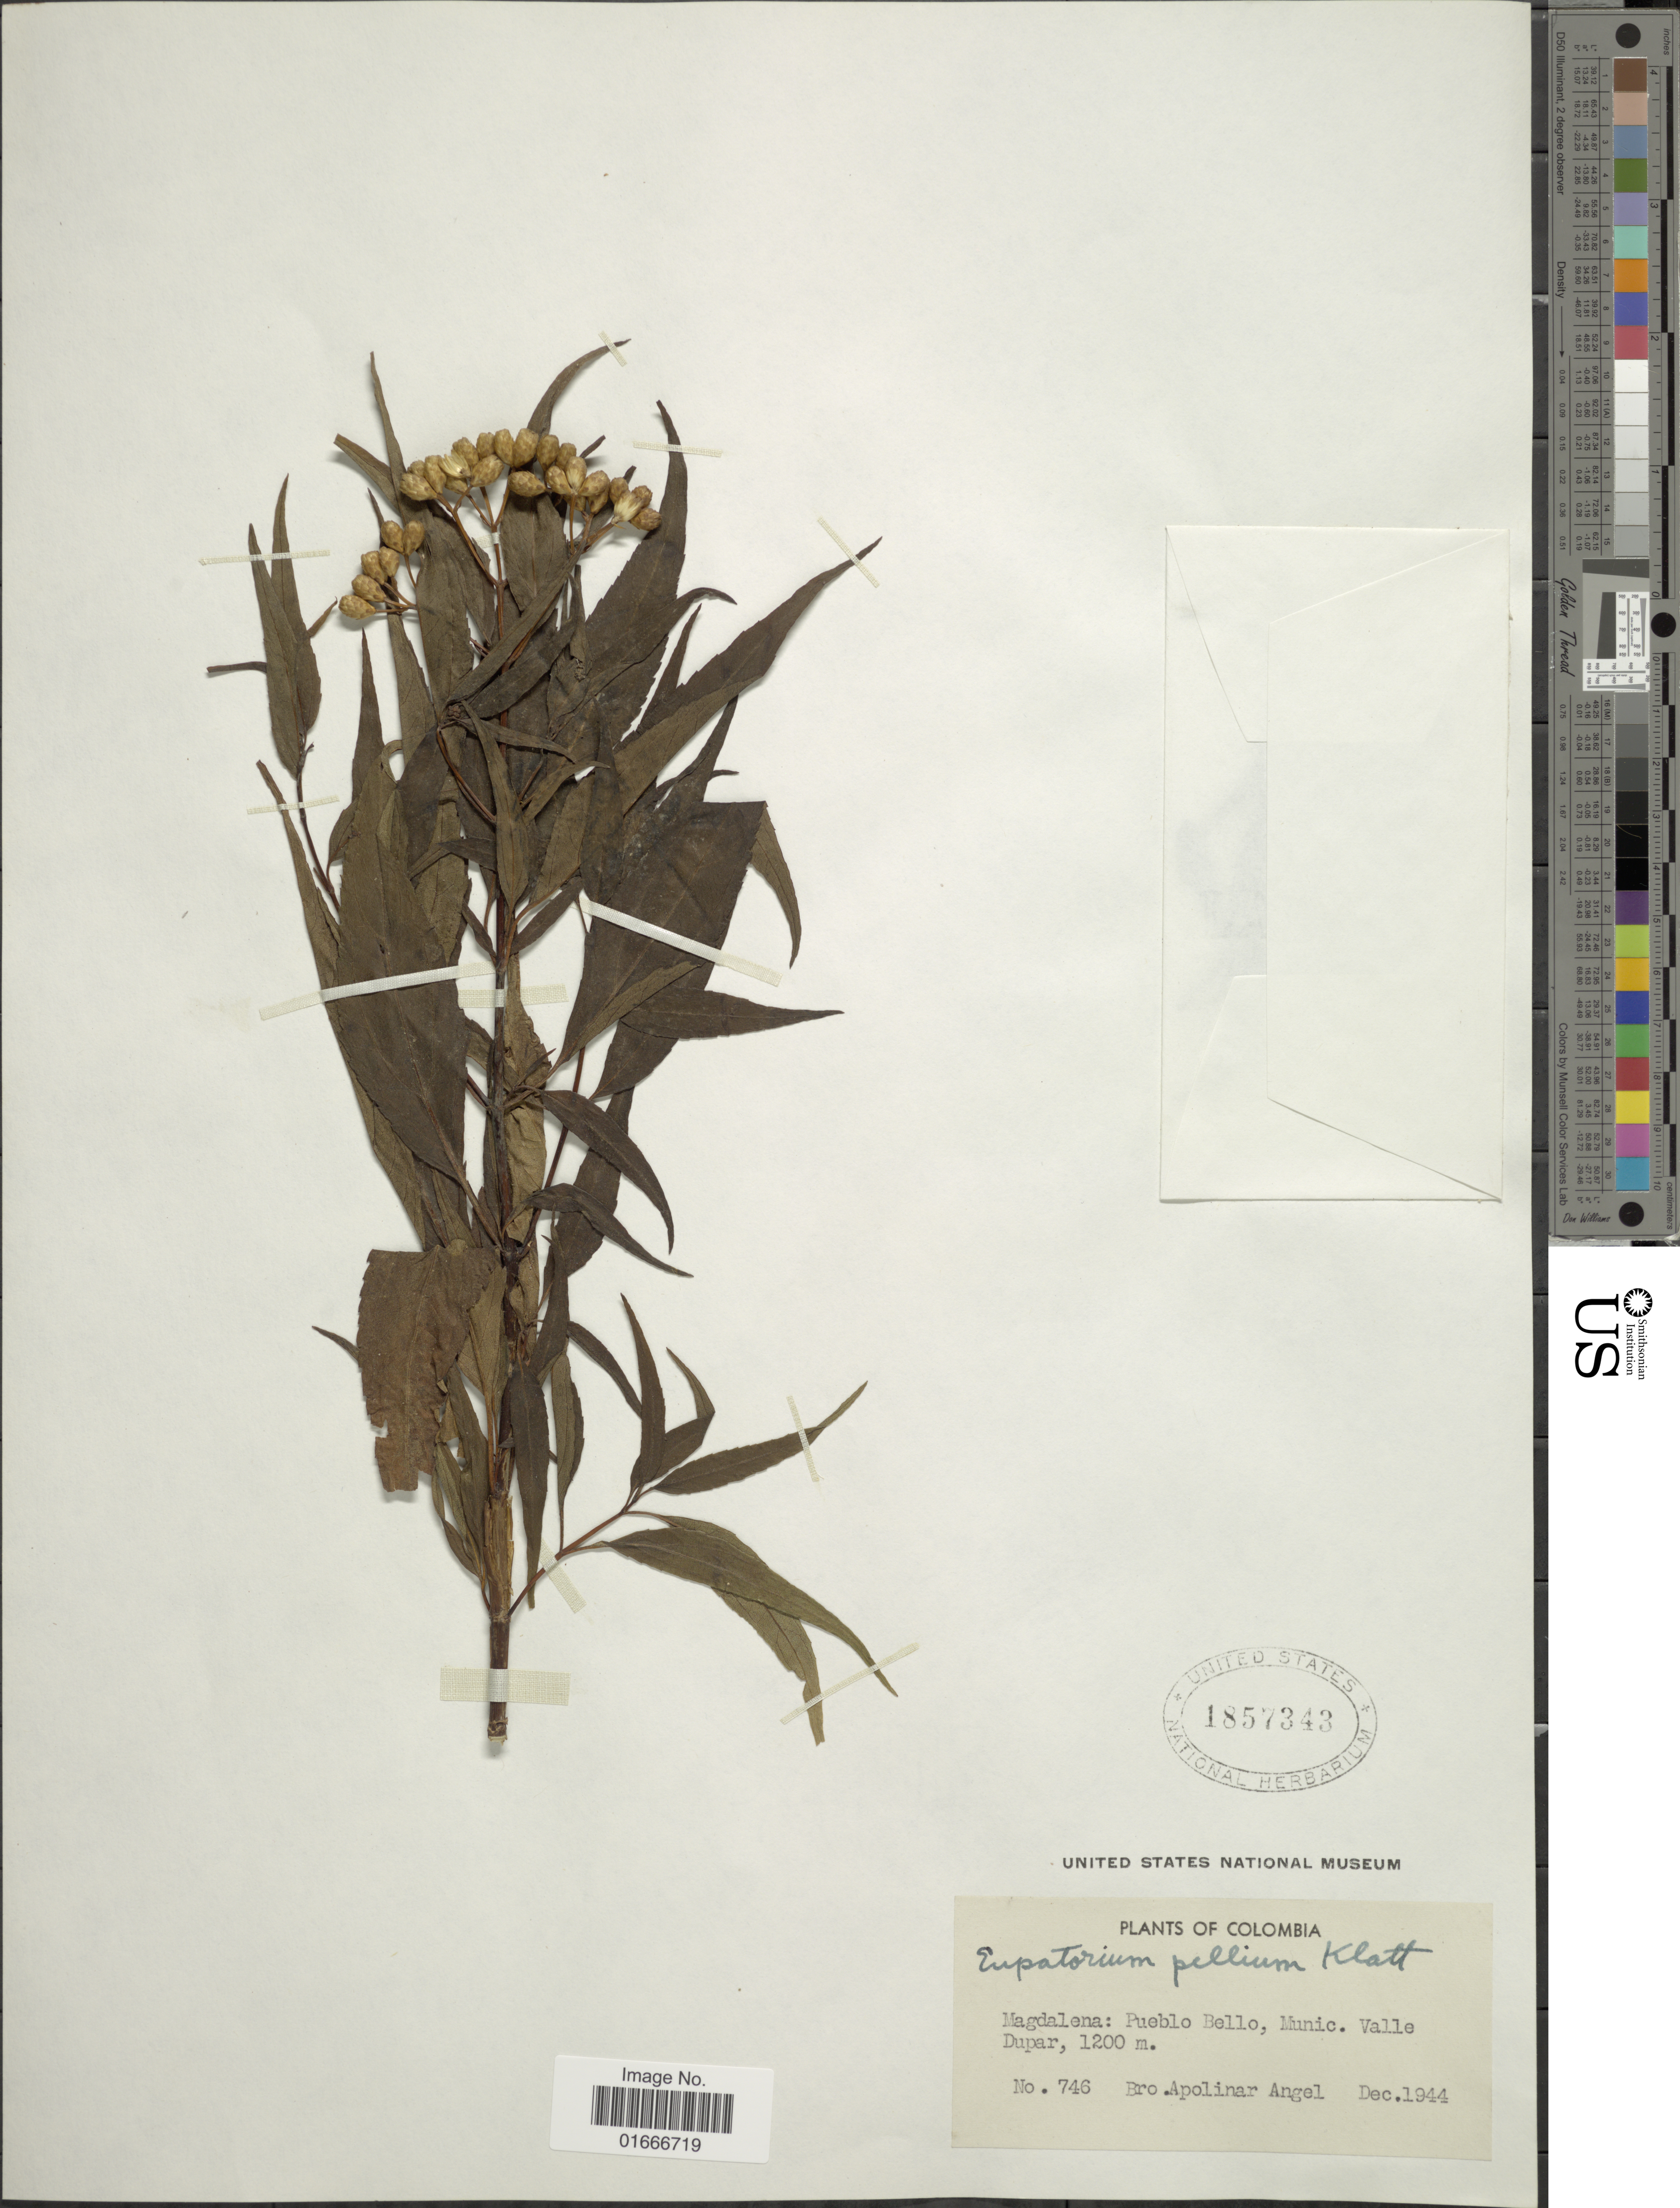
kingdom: Plantae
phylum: Tracheophyta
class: Magnoliopsida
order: Asterales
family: Asteraceae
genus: Chromolaena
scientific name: Chromolaena pellia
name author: (Klatt) R.M. King & H. Rob.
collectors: Bro. Apolinar A.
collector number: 746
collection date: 1944-12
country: Colombia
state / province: Magdalena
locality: Pueblo Bello, Munic. Valle Dupar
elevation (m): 1200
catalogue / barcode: US 1857343